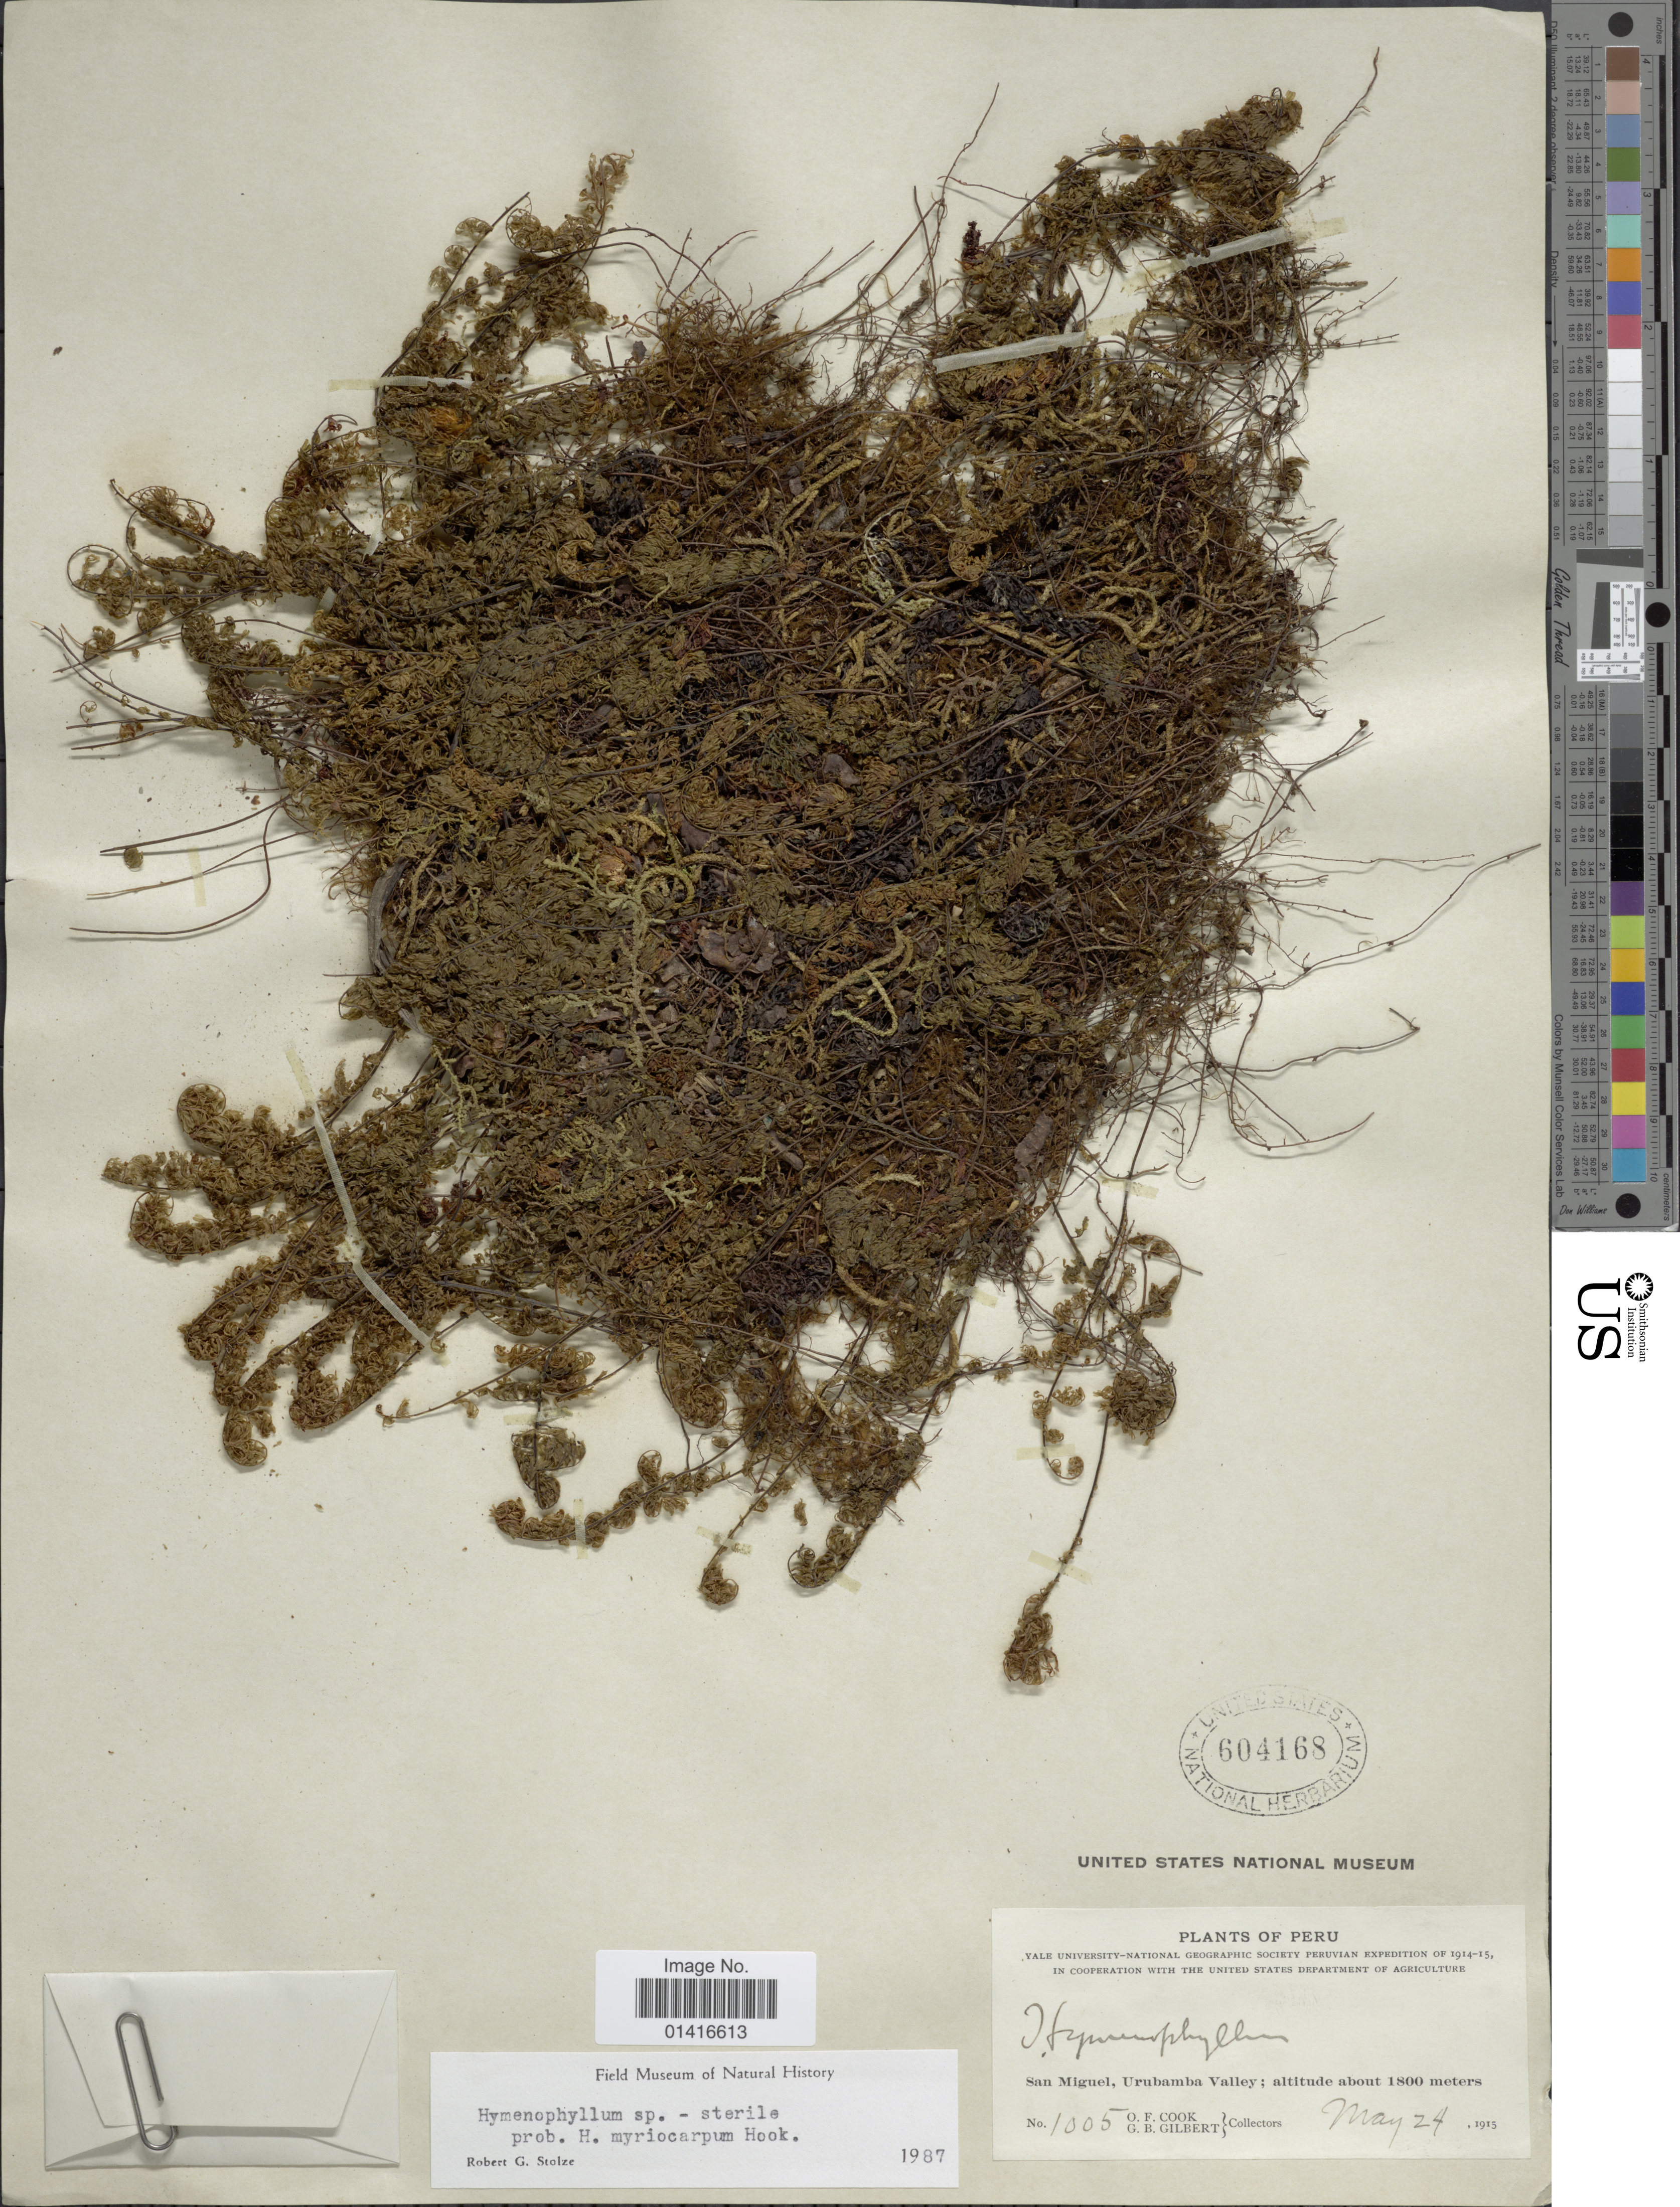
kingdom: Plantae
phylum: Tracheophyta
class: Polypodiopsida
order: Hymenophyllales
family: Hymenophyllaceae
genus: Hymenophyllum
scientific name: Hymenophyllum myriocarpum var. myriocarpum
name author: Hook.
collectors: O. F. Cook & G. B. Gilbert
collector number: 1005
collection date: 1915-05-24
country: Peru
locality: San Miguel, Urubamba Valley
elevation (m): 1800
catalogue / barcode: US 604168